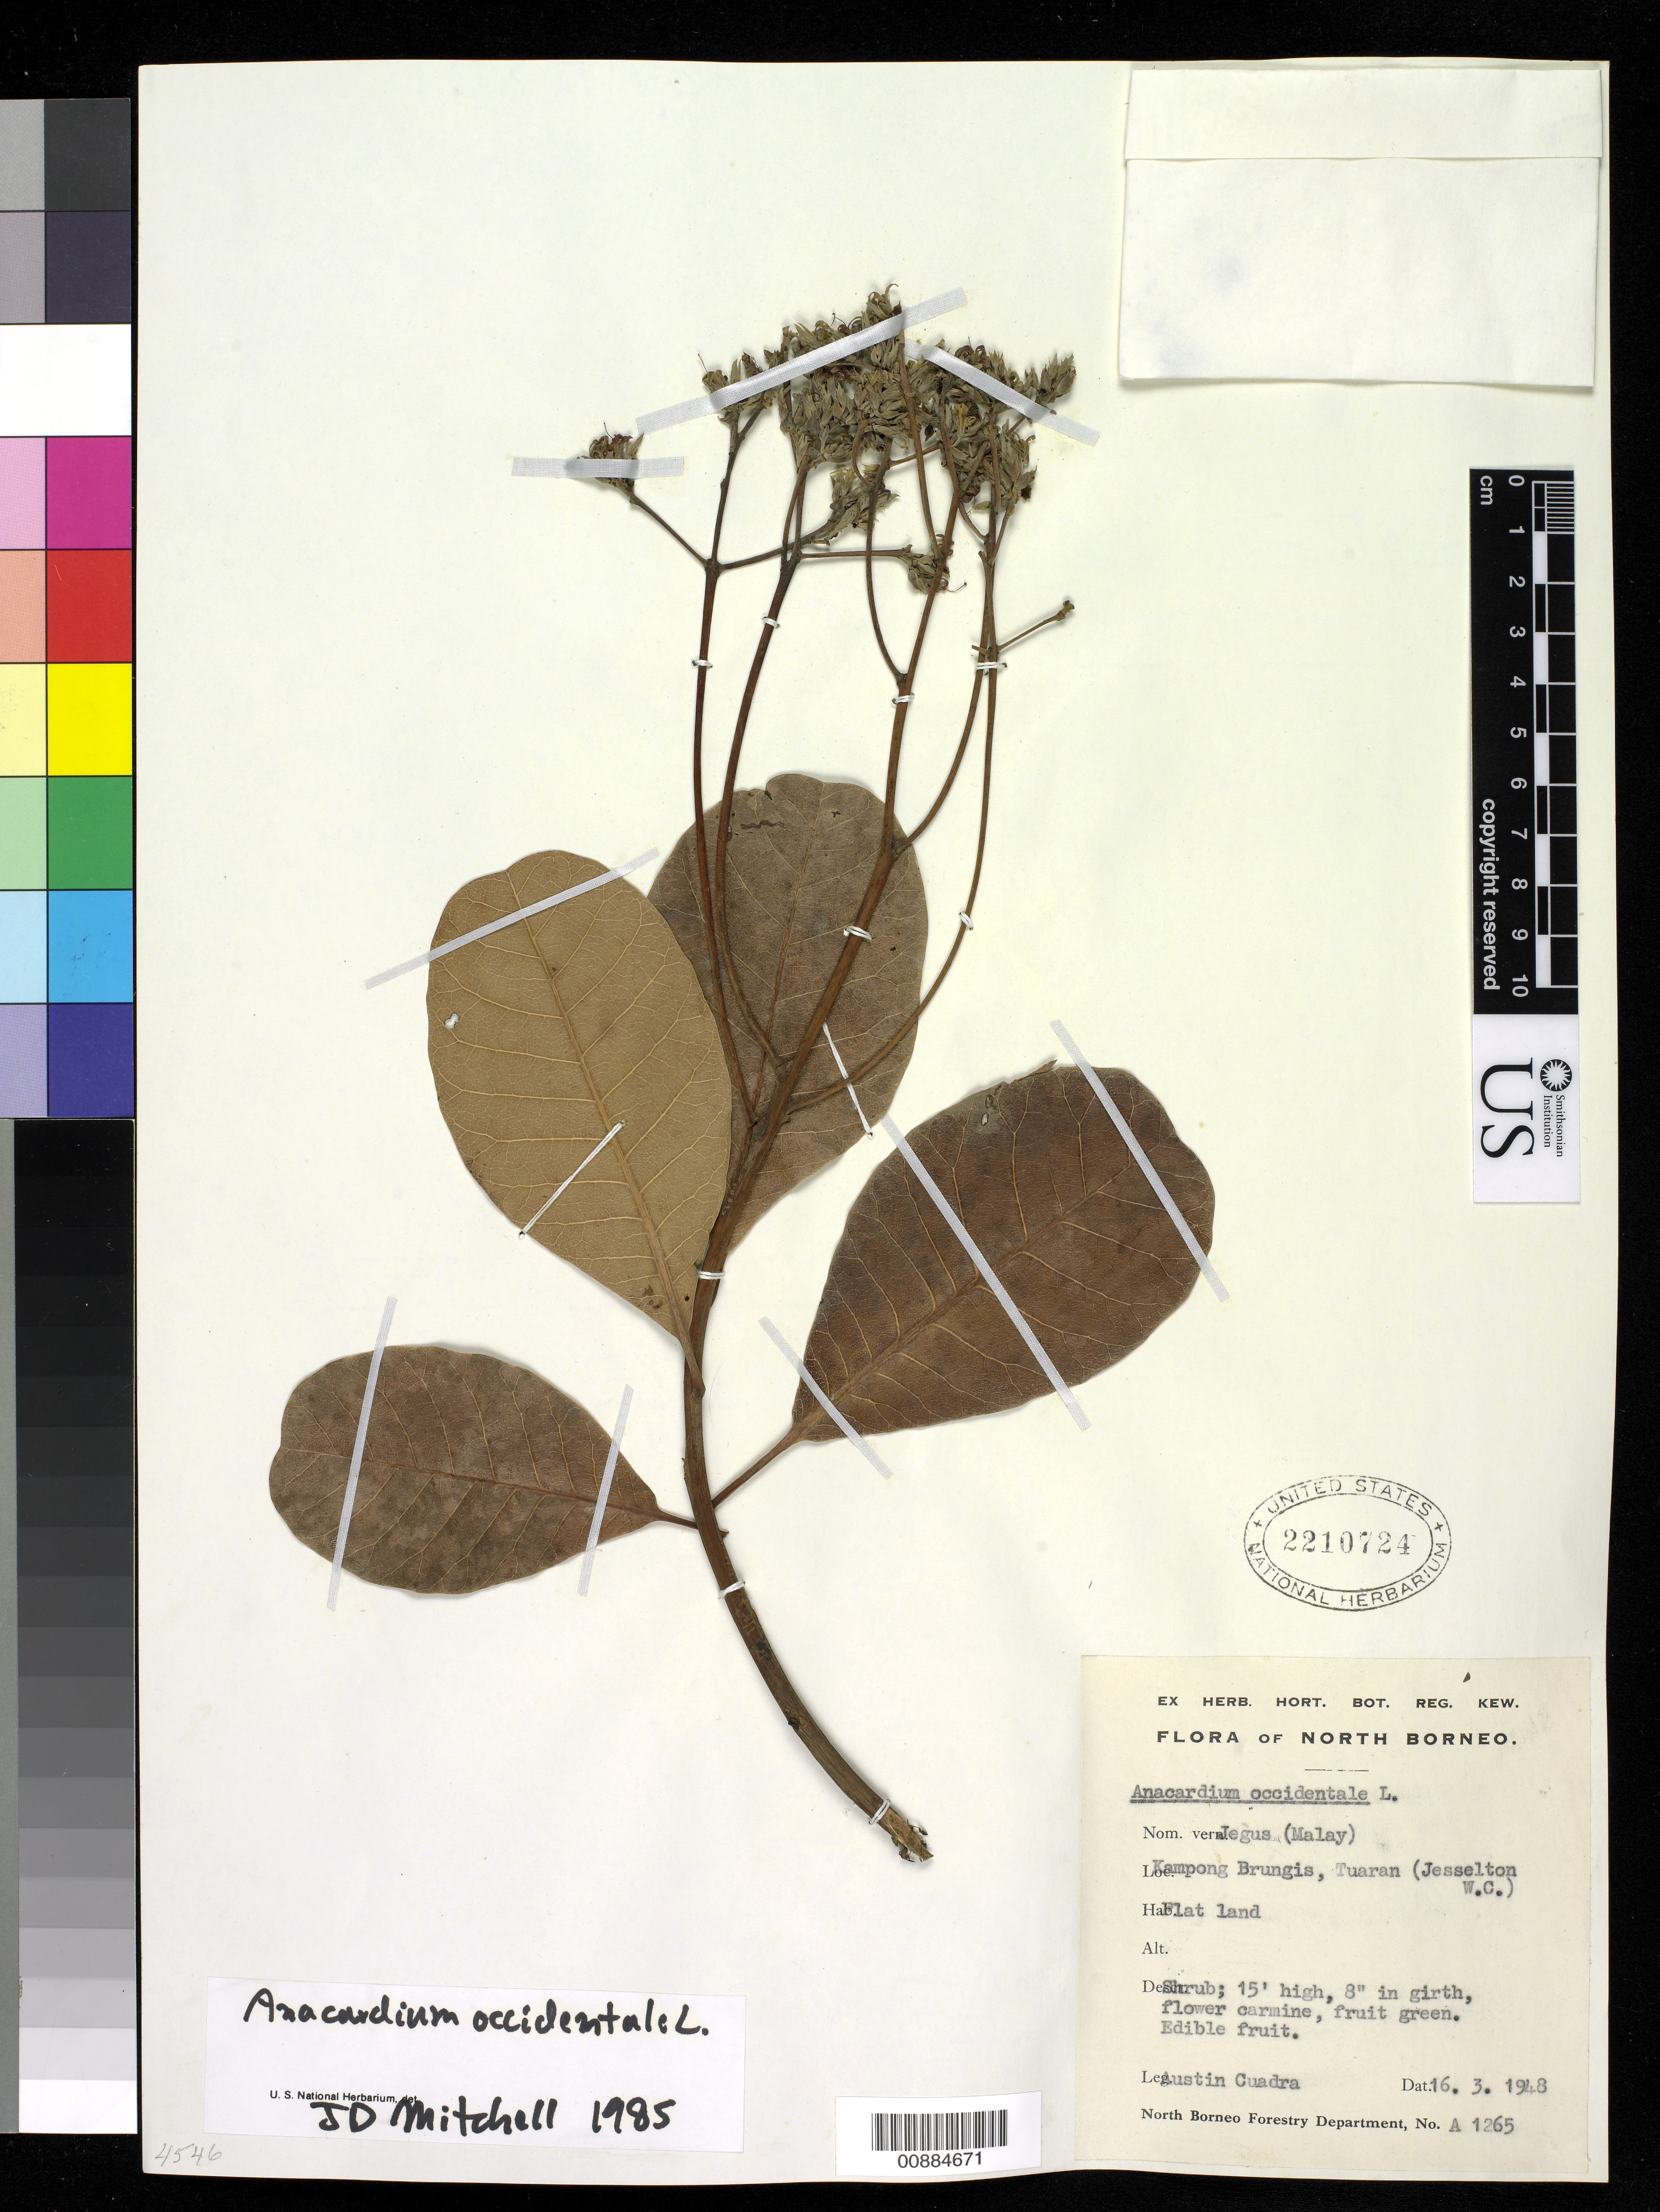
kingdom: Plantae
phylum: Tracheophyta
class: Magnoliopsida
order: Sapindales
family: Anacardiaceae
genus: Anacardium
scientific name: Anacardium occidentale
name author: L.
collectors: A. Cuadra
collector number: A 1265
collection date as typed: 12 Mar 1948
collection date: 1948-03-12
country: Indonesia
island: Borneo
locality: North Borneo, Kampong Brungis, Tuaran (Jesselton W.C.)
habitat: Flat Land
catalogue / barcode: US 2210724